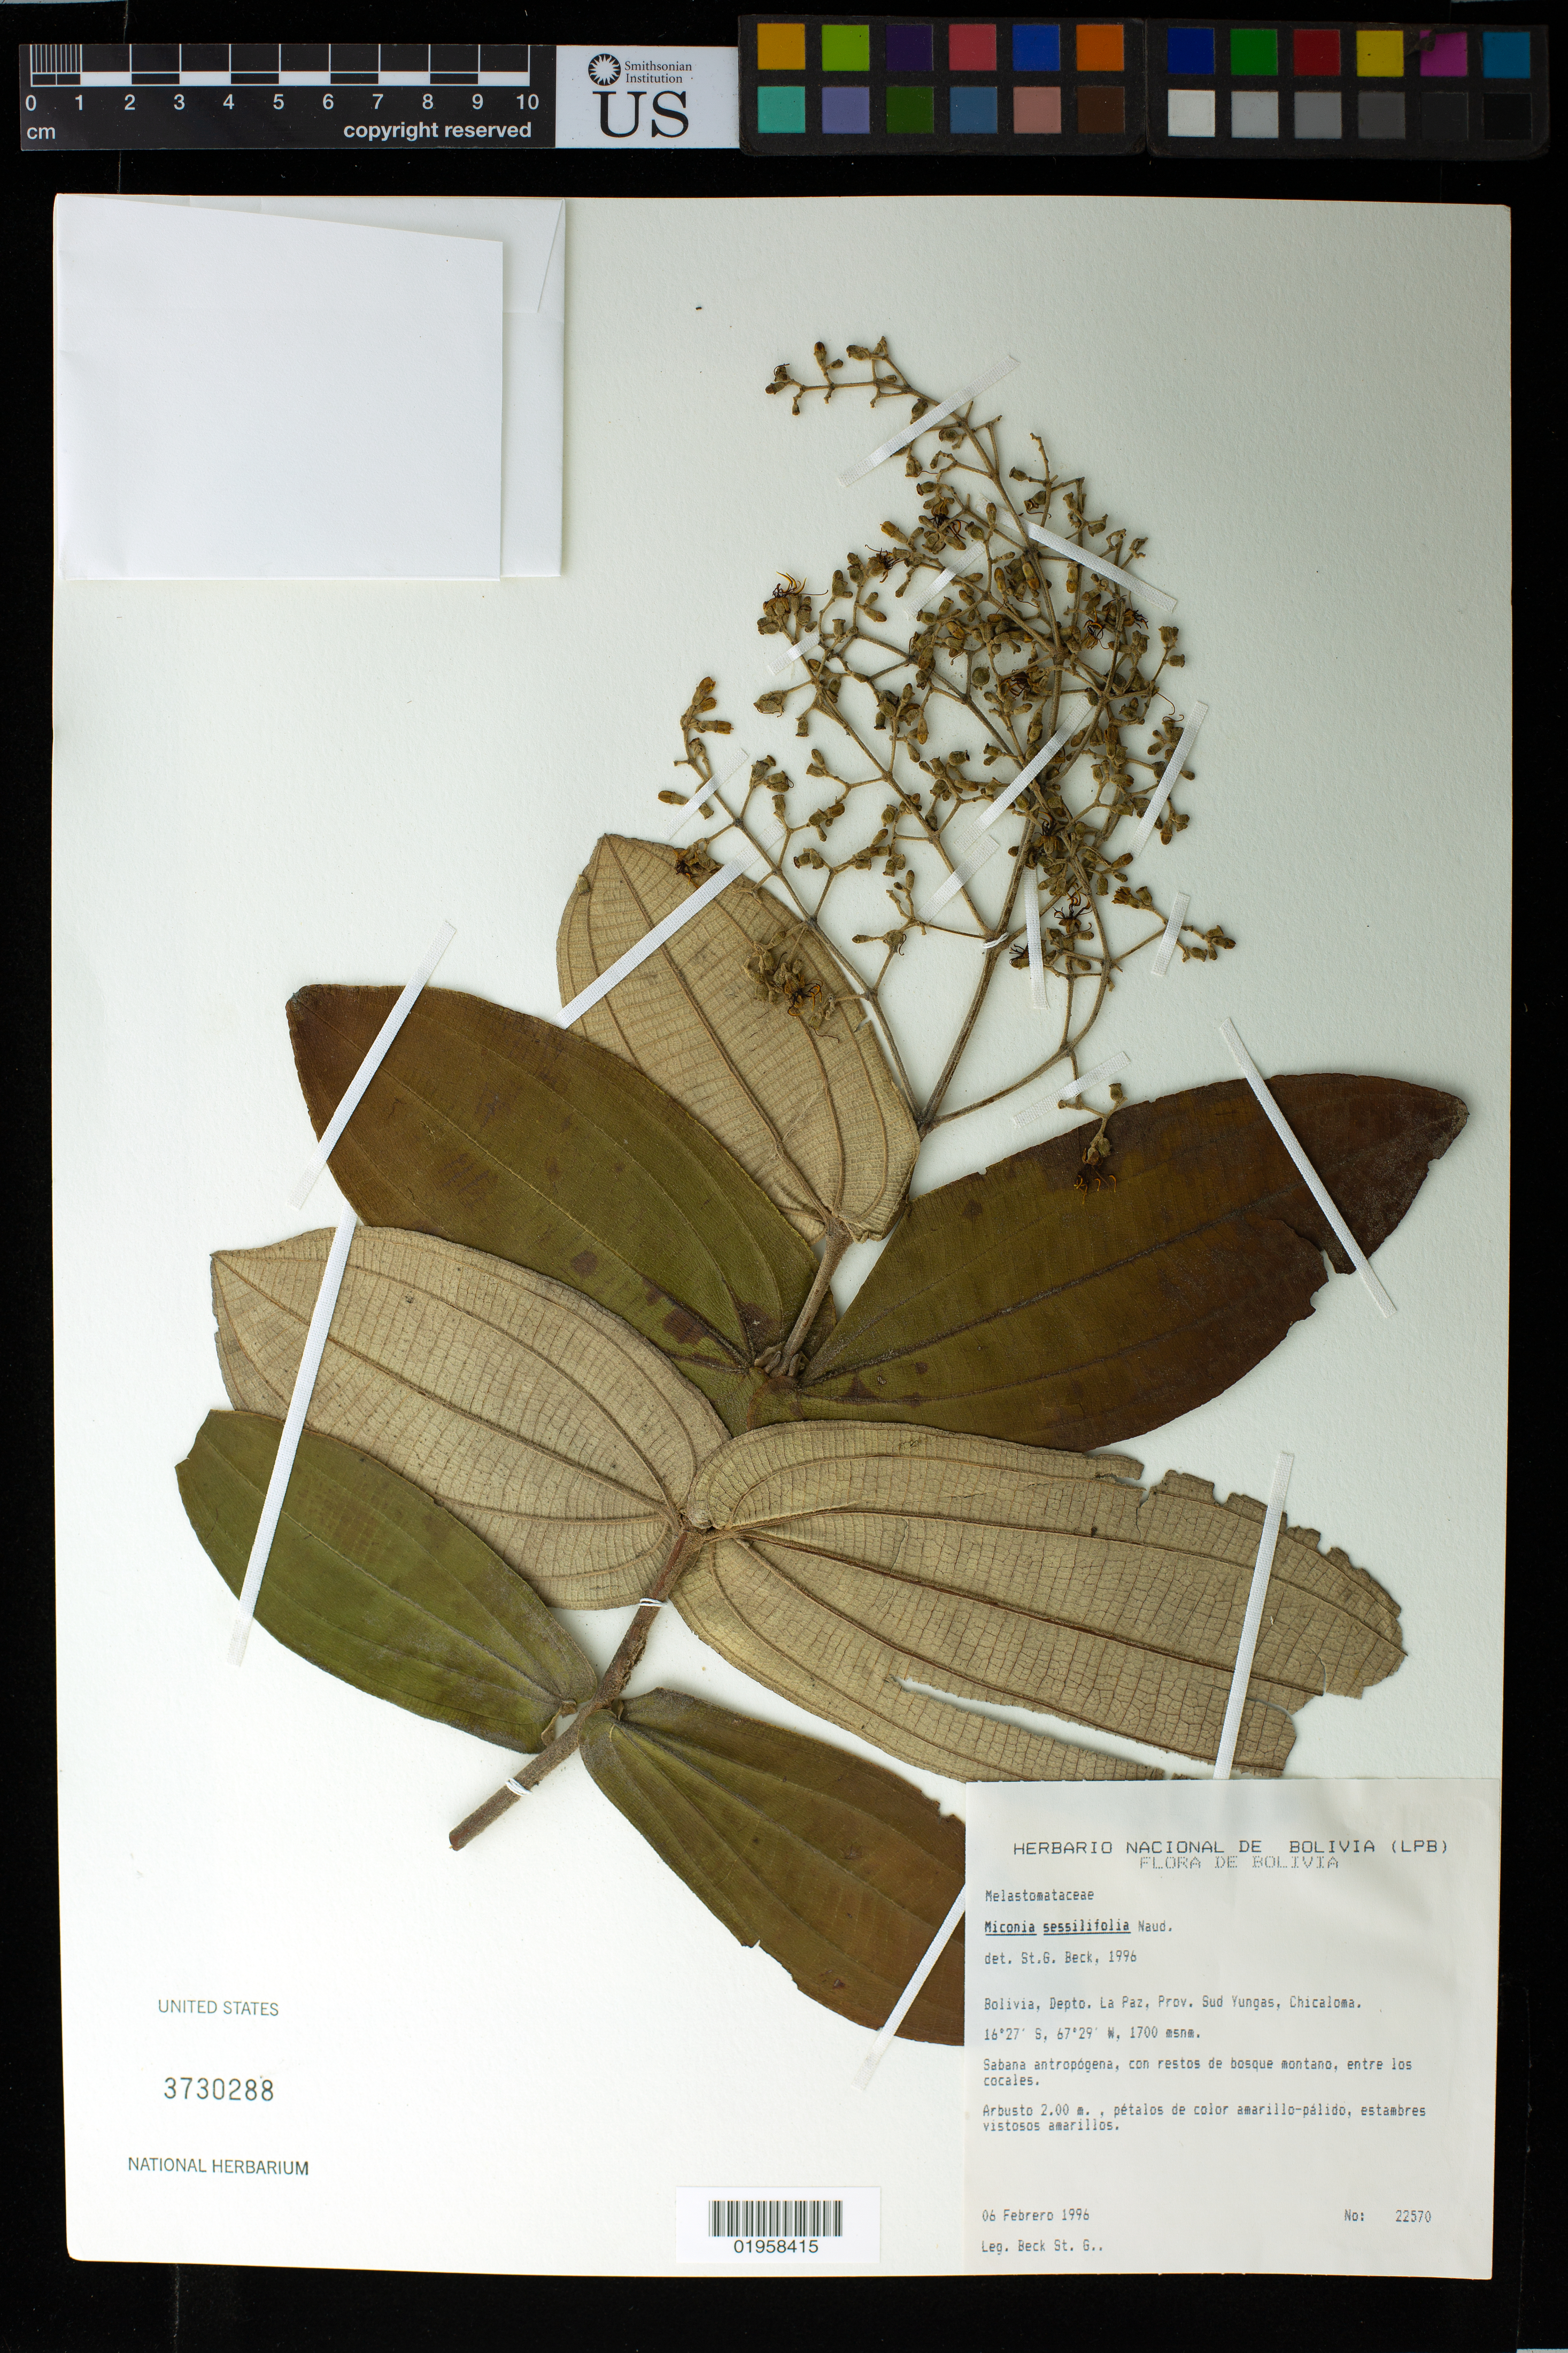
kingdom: Plantae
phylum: Tracheophyta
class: Magnoliopsida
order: Myrtales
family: Melastomataceae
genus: Miconia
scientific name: Miconia sessilifolia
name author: Naud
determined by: Beck, S. G.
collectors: S. G. Beck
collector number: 22570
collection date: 1996-02-06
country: Bolivia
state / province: La Paz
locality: Prov. Sud Yungas, Chicaloma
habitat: Sabana antropógena, con restos de bosque montano, entre los cocales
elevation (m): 1700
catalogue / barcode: US 3730288